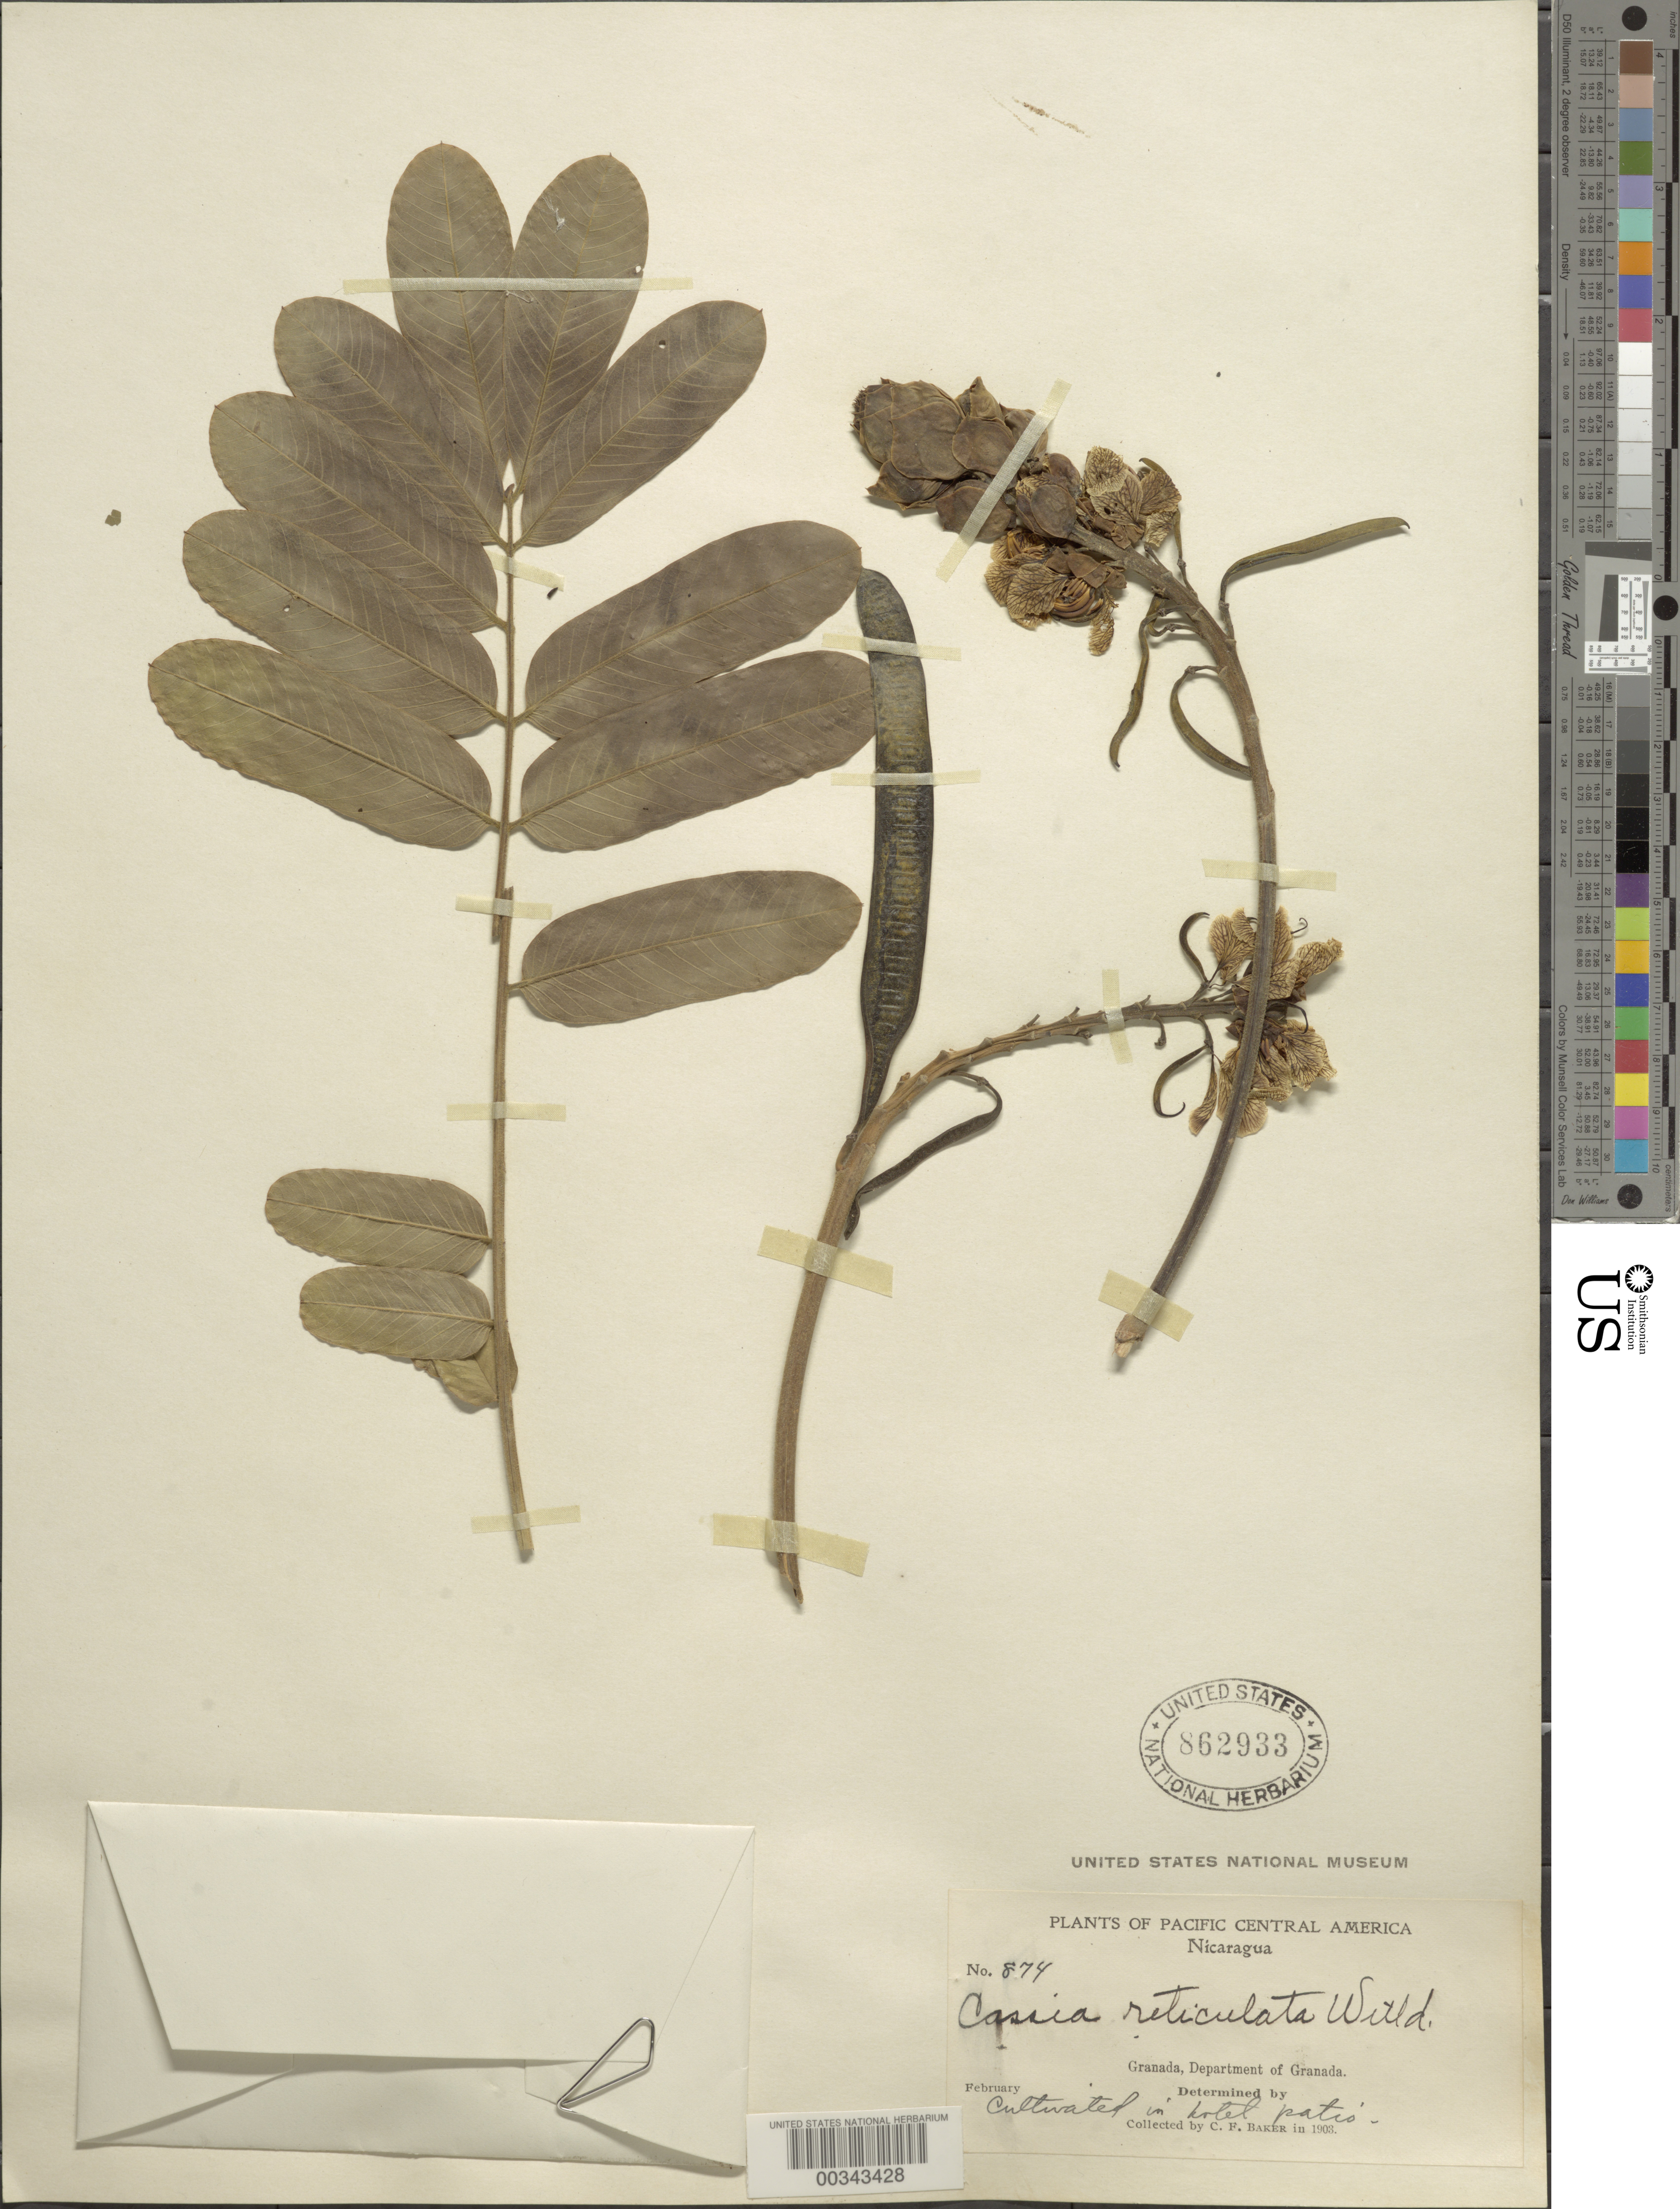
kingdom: Plantae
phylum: Tracheophyta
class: Magnoliopsida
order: Fabales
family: Fabaceae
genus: Senna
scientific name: Senna reticulata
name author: (Willd.) H.S. Irwin & Barneby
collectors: C. F. Baker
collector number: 874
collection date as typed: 1903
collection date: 1903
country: Nicaragua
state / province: Granada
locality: Granada, hotel patio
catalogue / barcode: US 862933